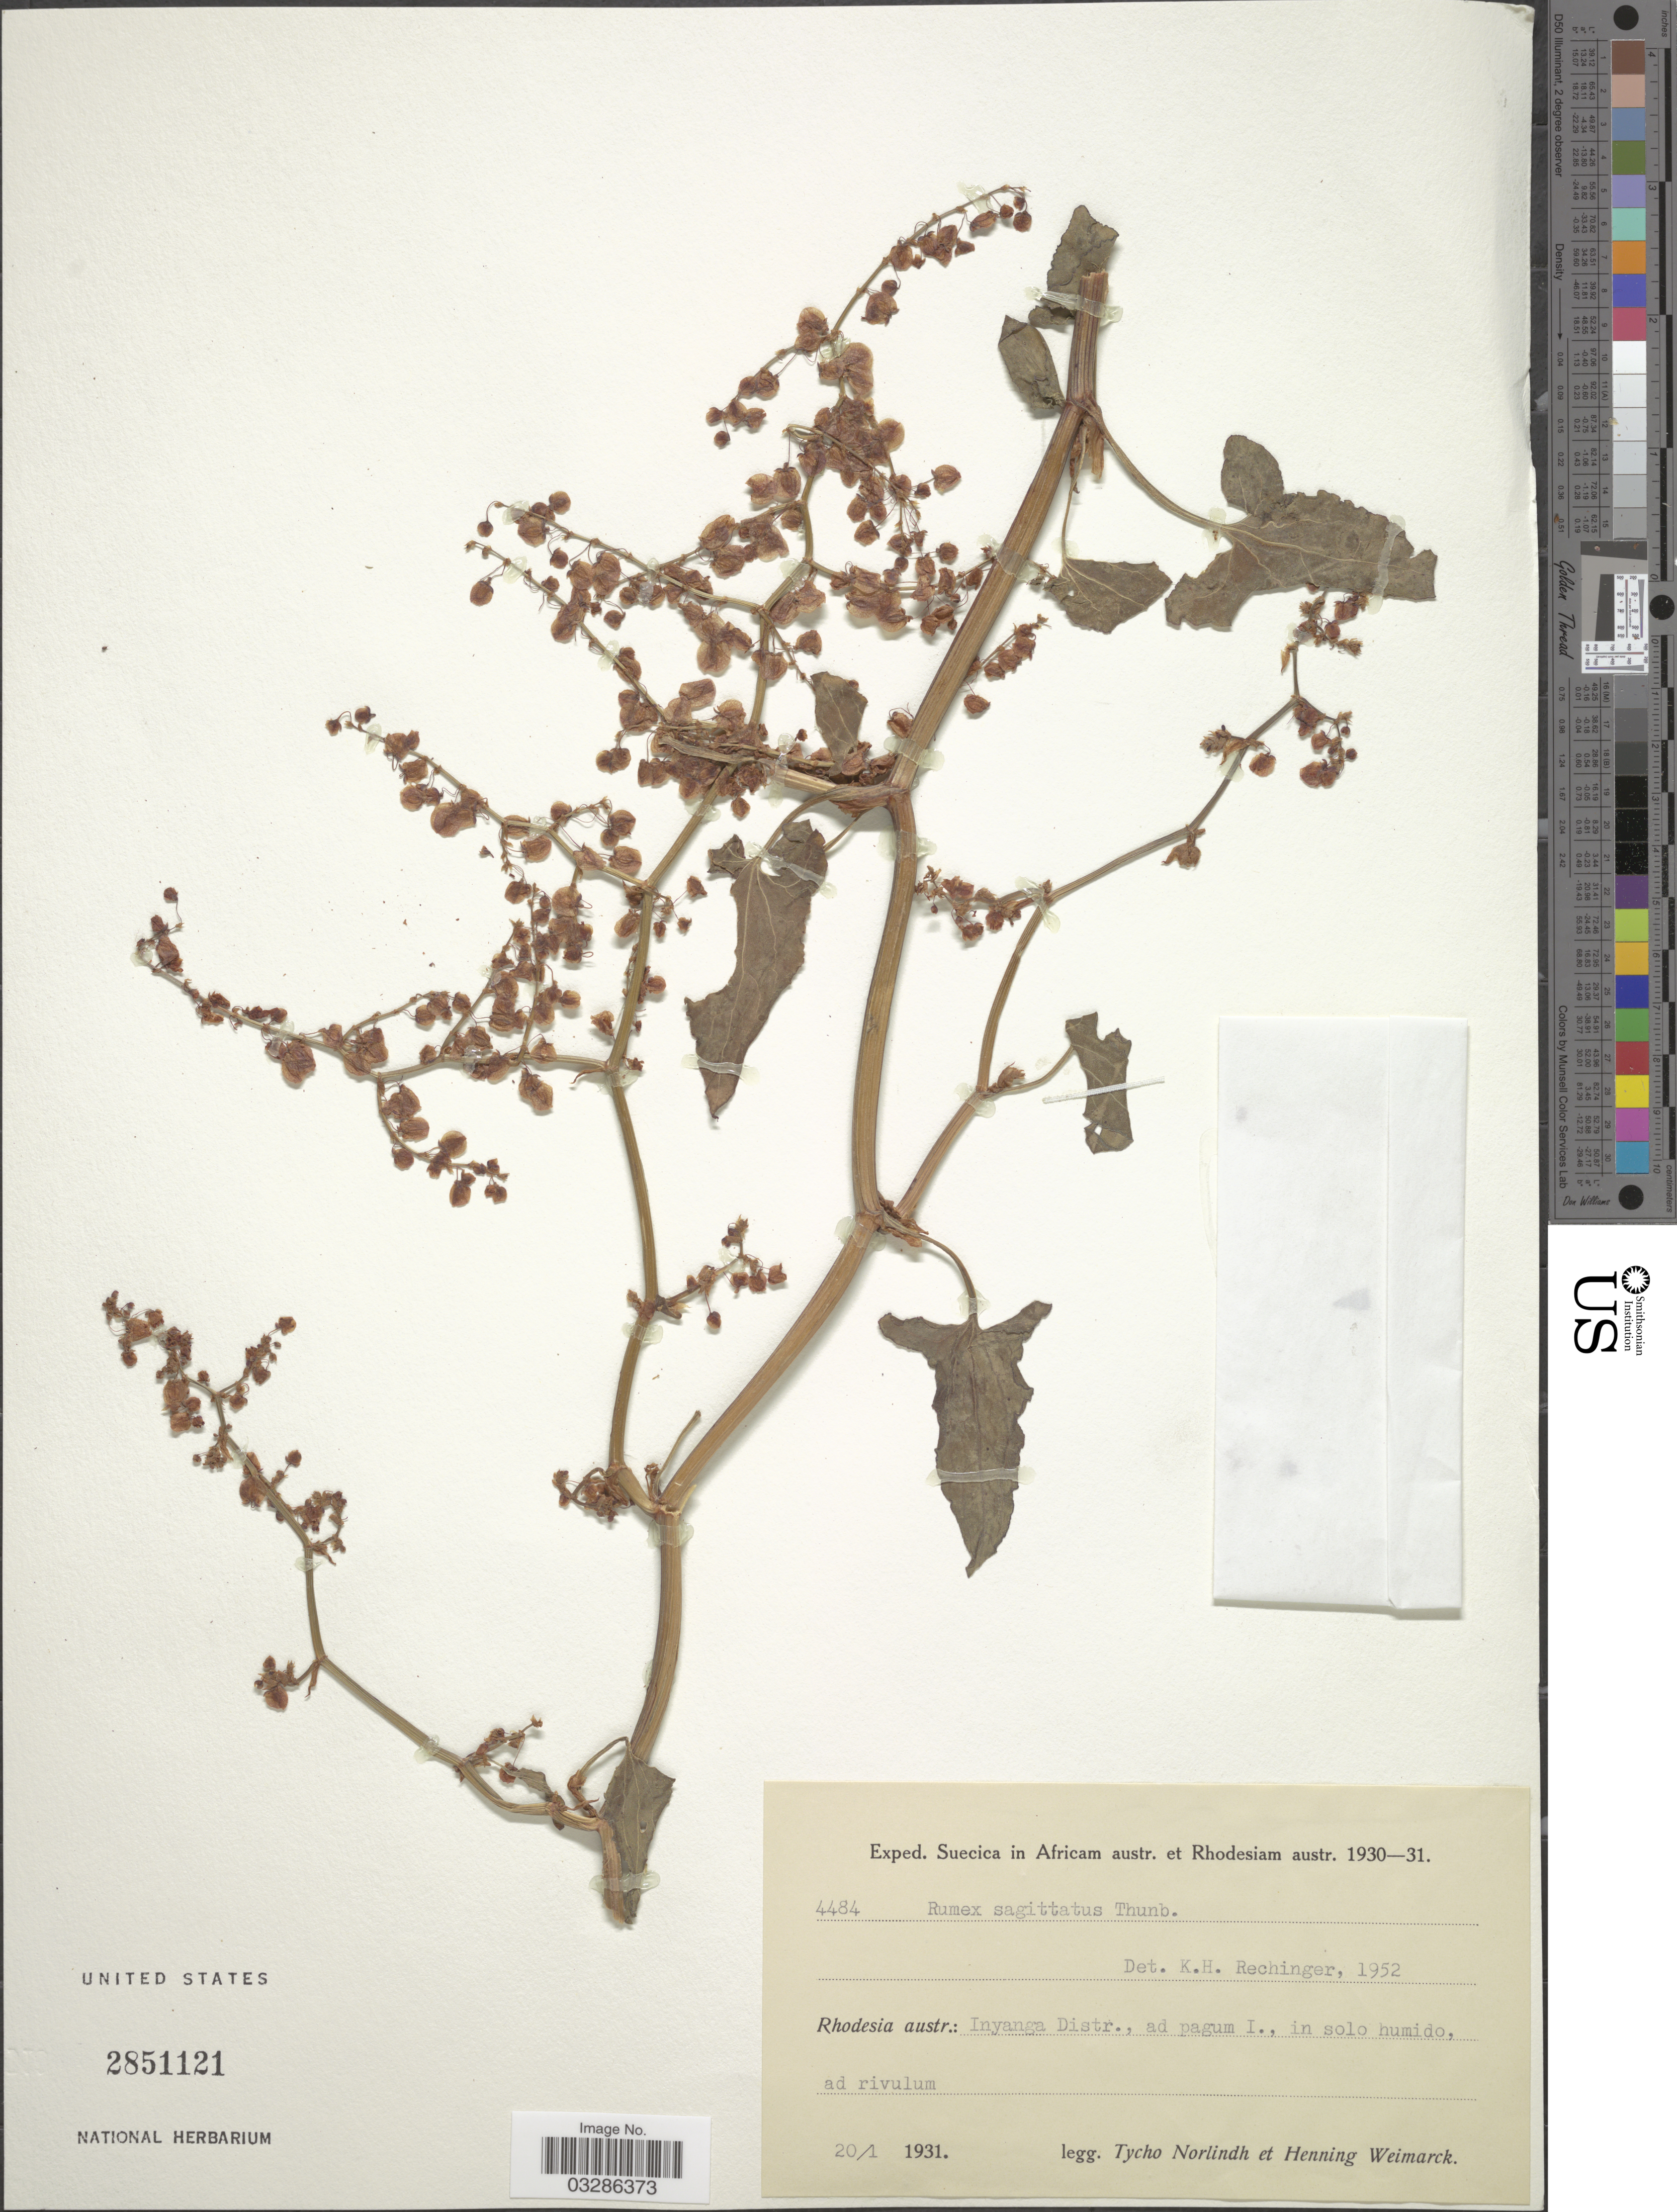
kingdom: Plantae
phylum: Tracheophyta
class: Magnoliopsida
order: Caryophyllales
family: Polygonaceae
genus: Rumex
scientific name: Rumex sagittatus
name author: Thunb.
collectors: N. T. Norlindh & H. Weimarck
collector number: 4484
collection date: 1931-01-20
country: Zimbabwe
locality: Rhodesia austr.: Inyanga Distr., ad pagum I.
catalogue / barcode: US 2851121